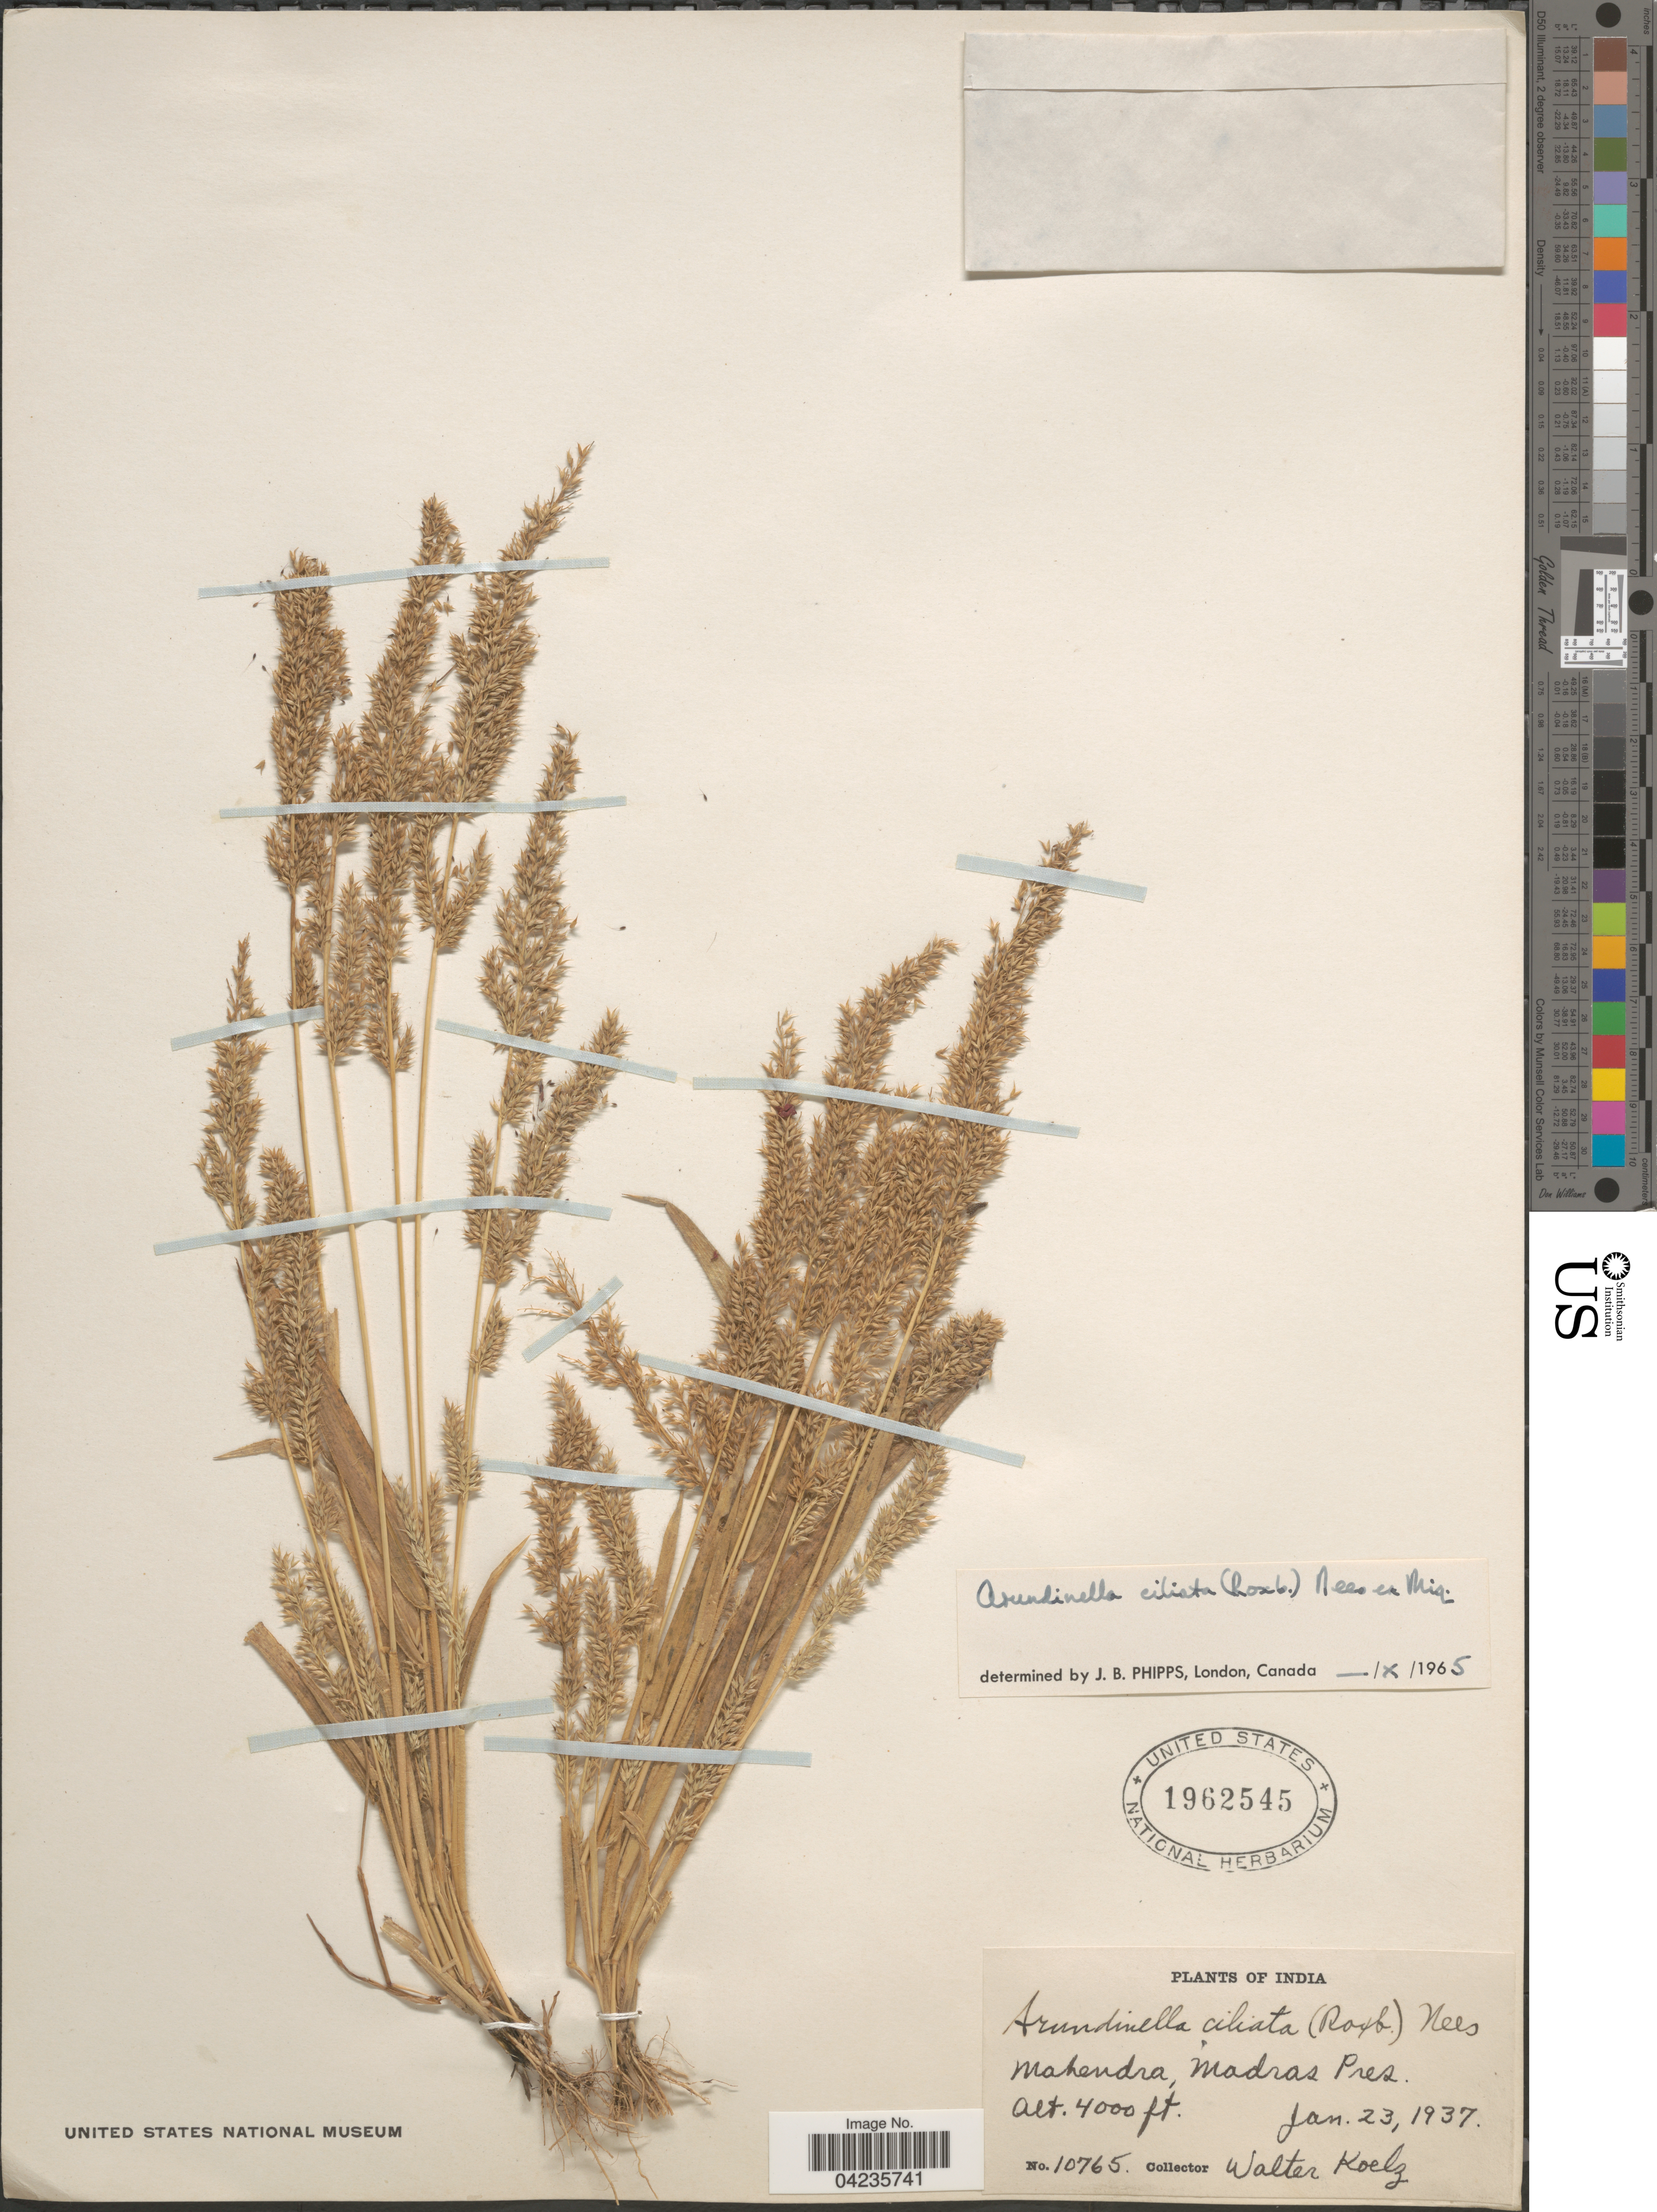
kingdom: Plantae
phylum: Tracheophyta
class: Liliopsida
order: Poales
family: Poaceae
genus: Arundinella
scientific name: Arundinella ciliata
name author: Nees ex Miq.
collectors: W. N. Koelz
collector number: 10765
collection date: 1937-01-23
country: India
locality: Mahendra, Madras Pres.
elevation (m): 1219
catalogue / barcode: US 1962545